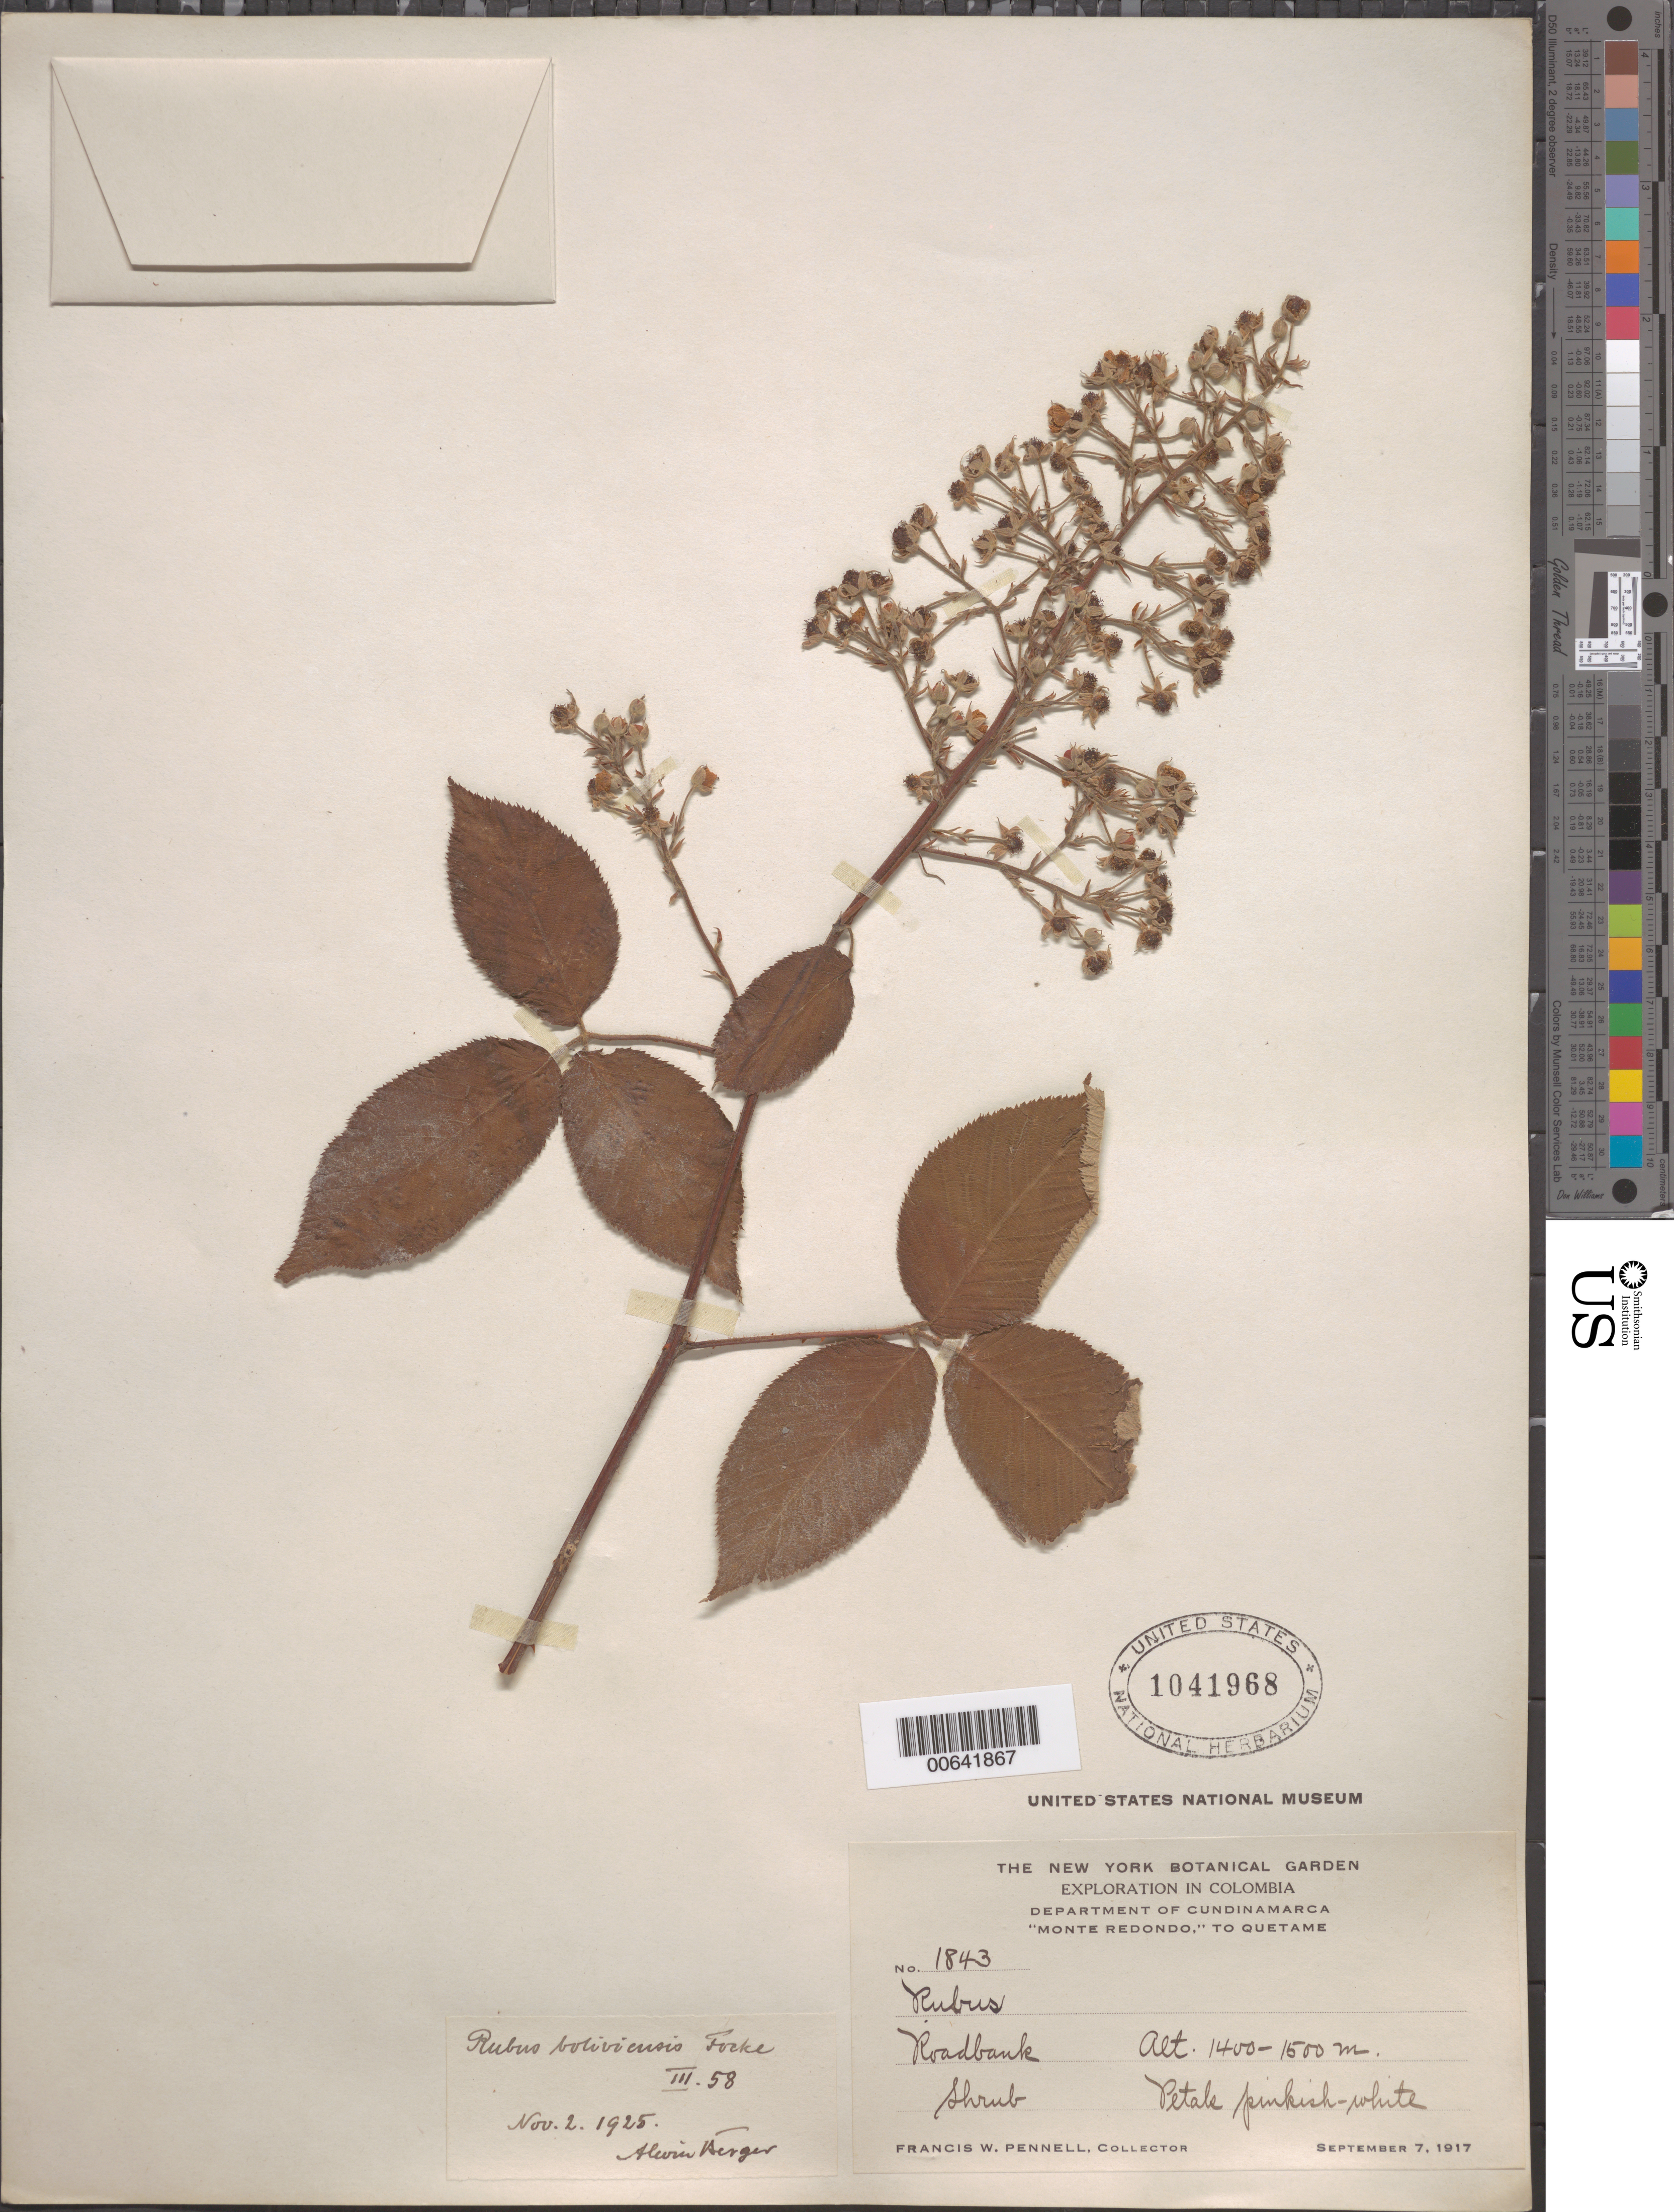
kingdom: Plantae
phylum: Tracheophyta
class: Magnoliopsida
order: Rosales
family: Rosaceae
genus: Rubus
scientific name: Rubus boliviensis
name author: Focke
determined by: Singer, A.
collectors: F. W. Pennell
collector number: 1843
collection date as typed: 09 Jul 1917 or 07 Sep 1917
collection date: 1917-07-09 or 1917-09-07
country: Bolivia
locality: Mapiri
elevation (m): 1400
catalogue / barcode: US 1041968